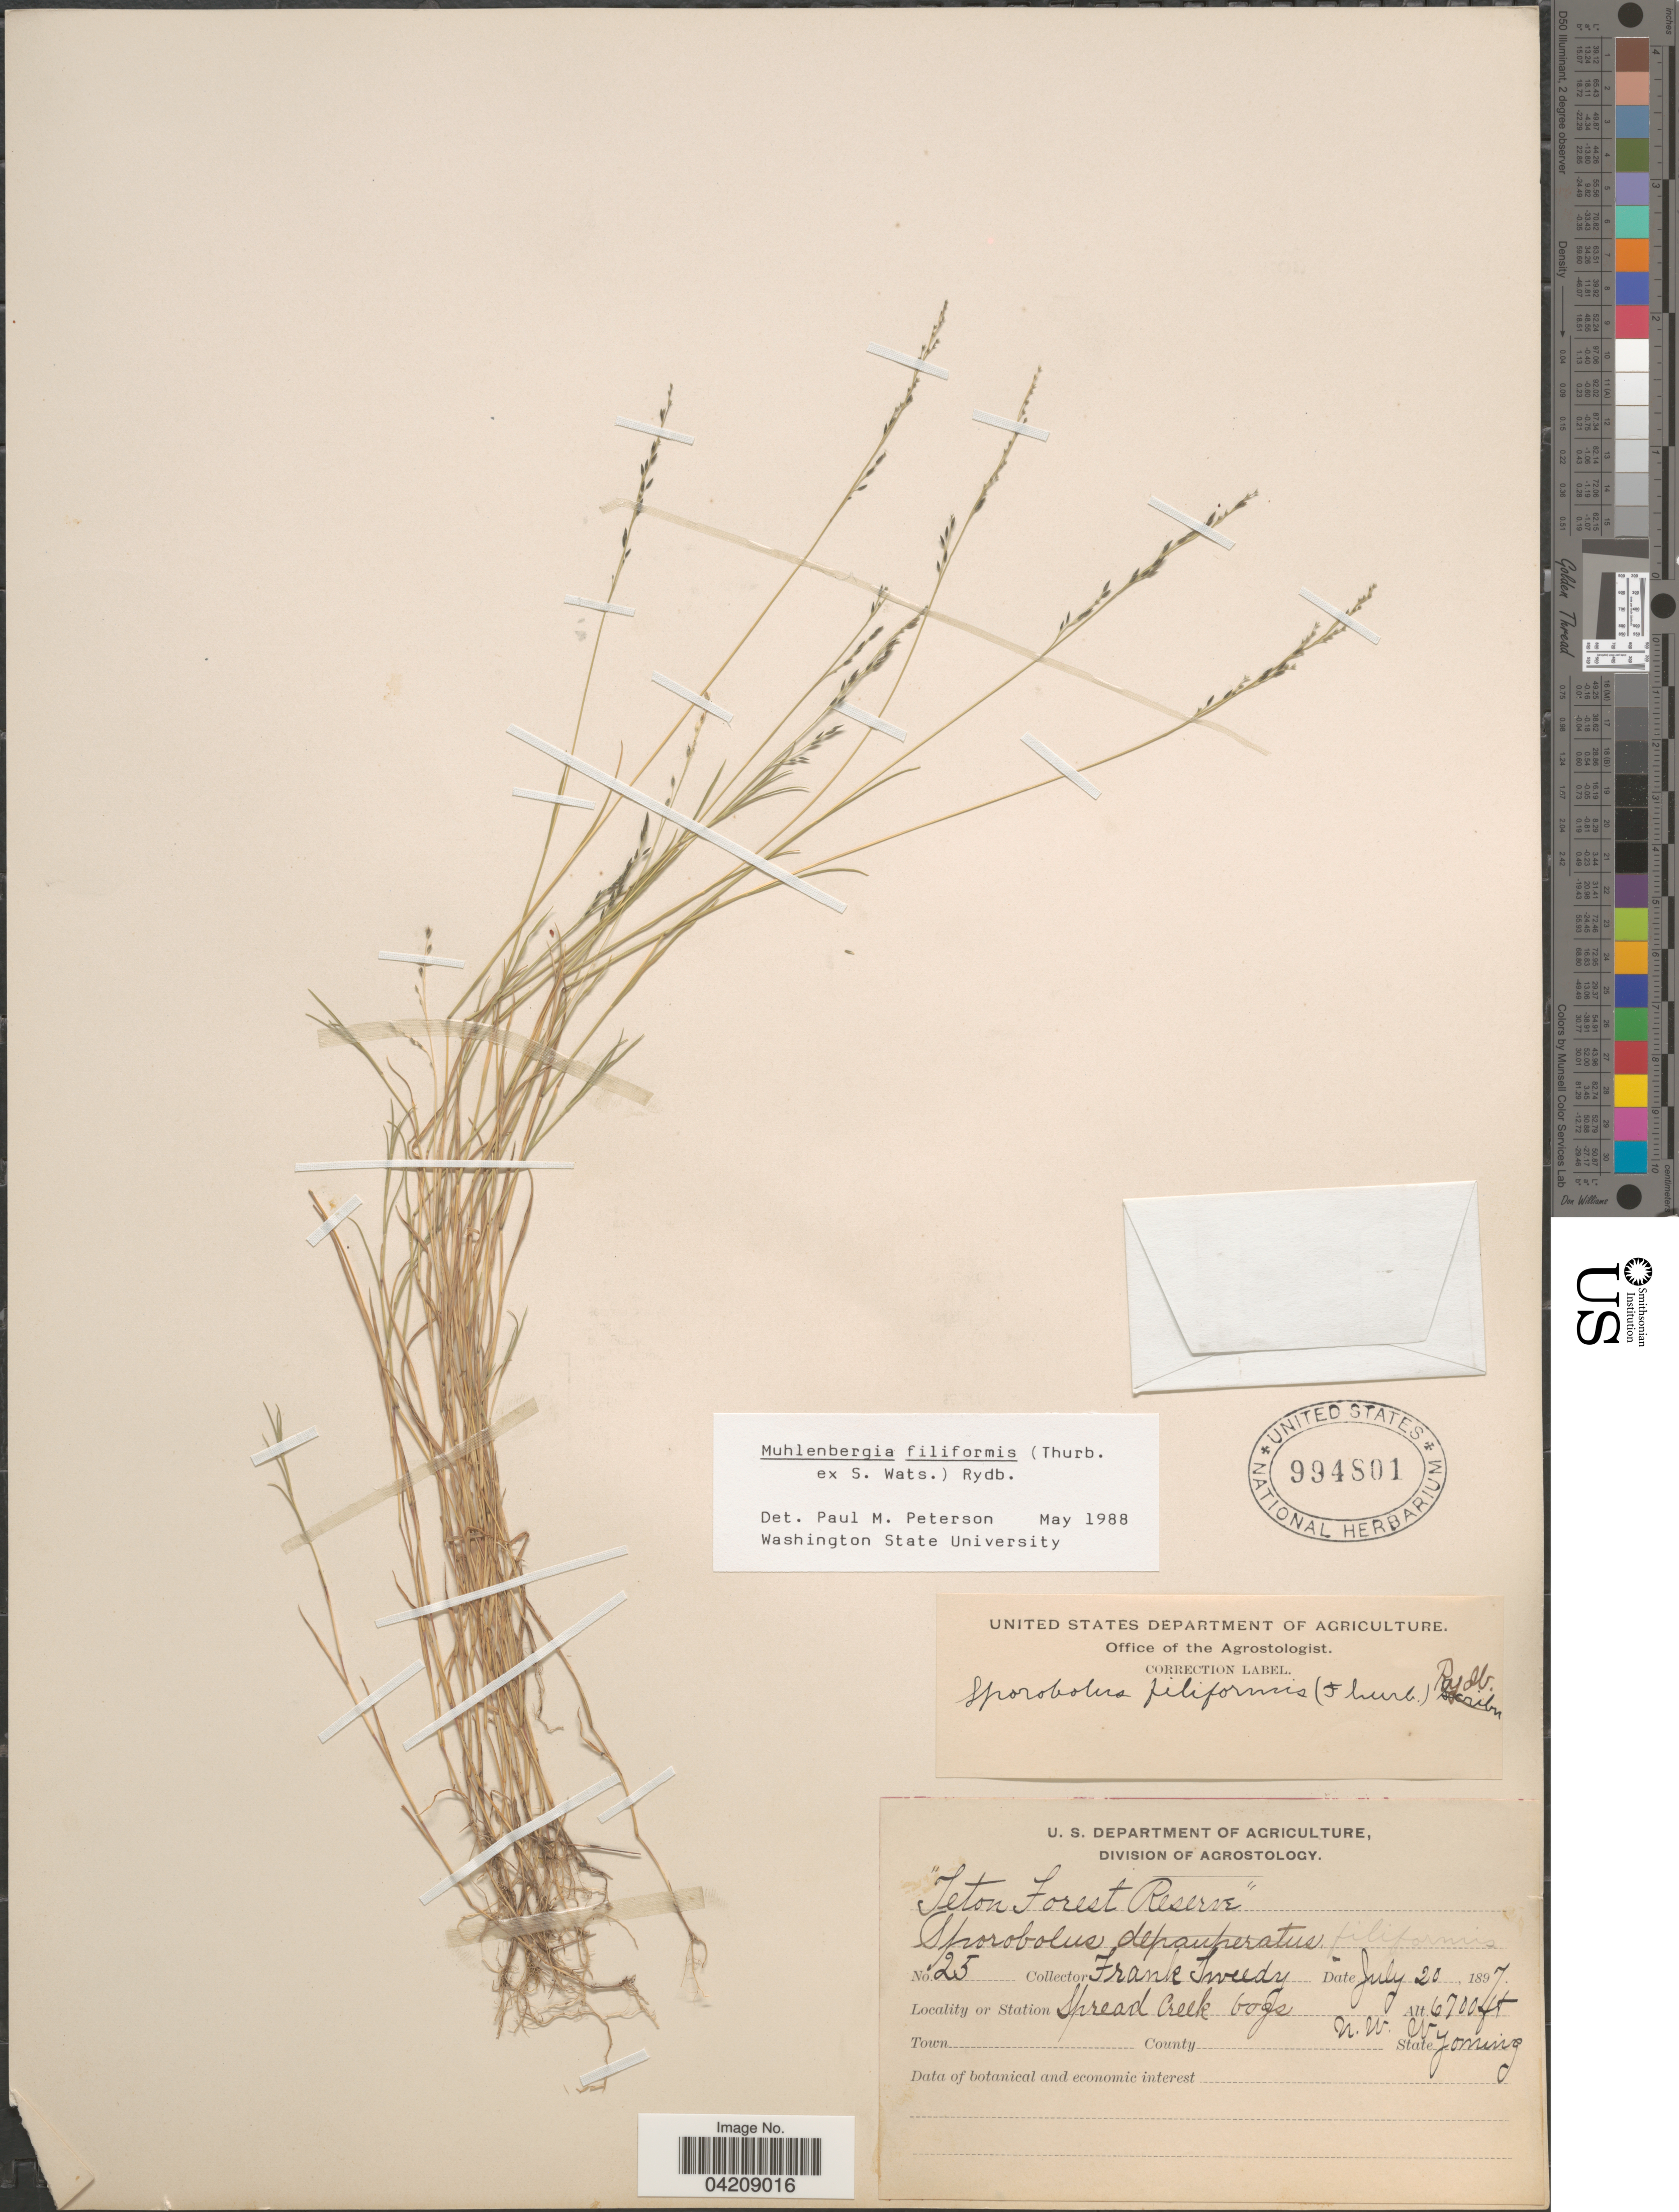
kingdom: Plantae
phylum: Tracheophyta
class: Liliopsida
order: Poales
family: Poaceae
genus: Muhlenbergia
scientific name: Muhlenbergia filiformis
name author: (Thurb. ex S. Watson) Rydb.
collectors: F. Tweedy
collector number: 25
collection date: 1897-07-20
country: United States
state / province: Wyoming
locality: Teton Forest Reserve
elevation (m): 2042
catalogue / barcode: US 994801